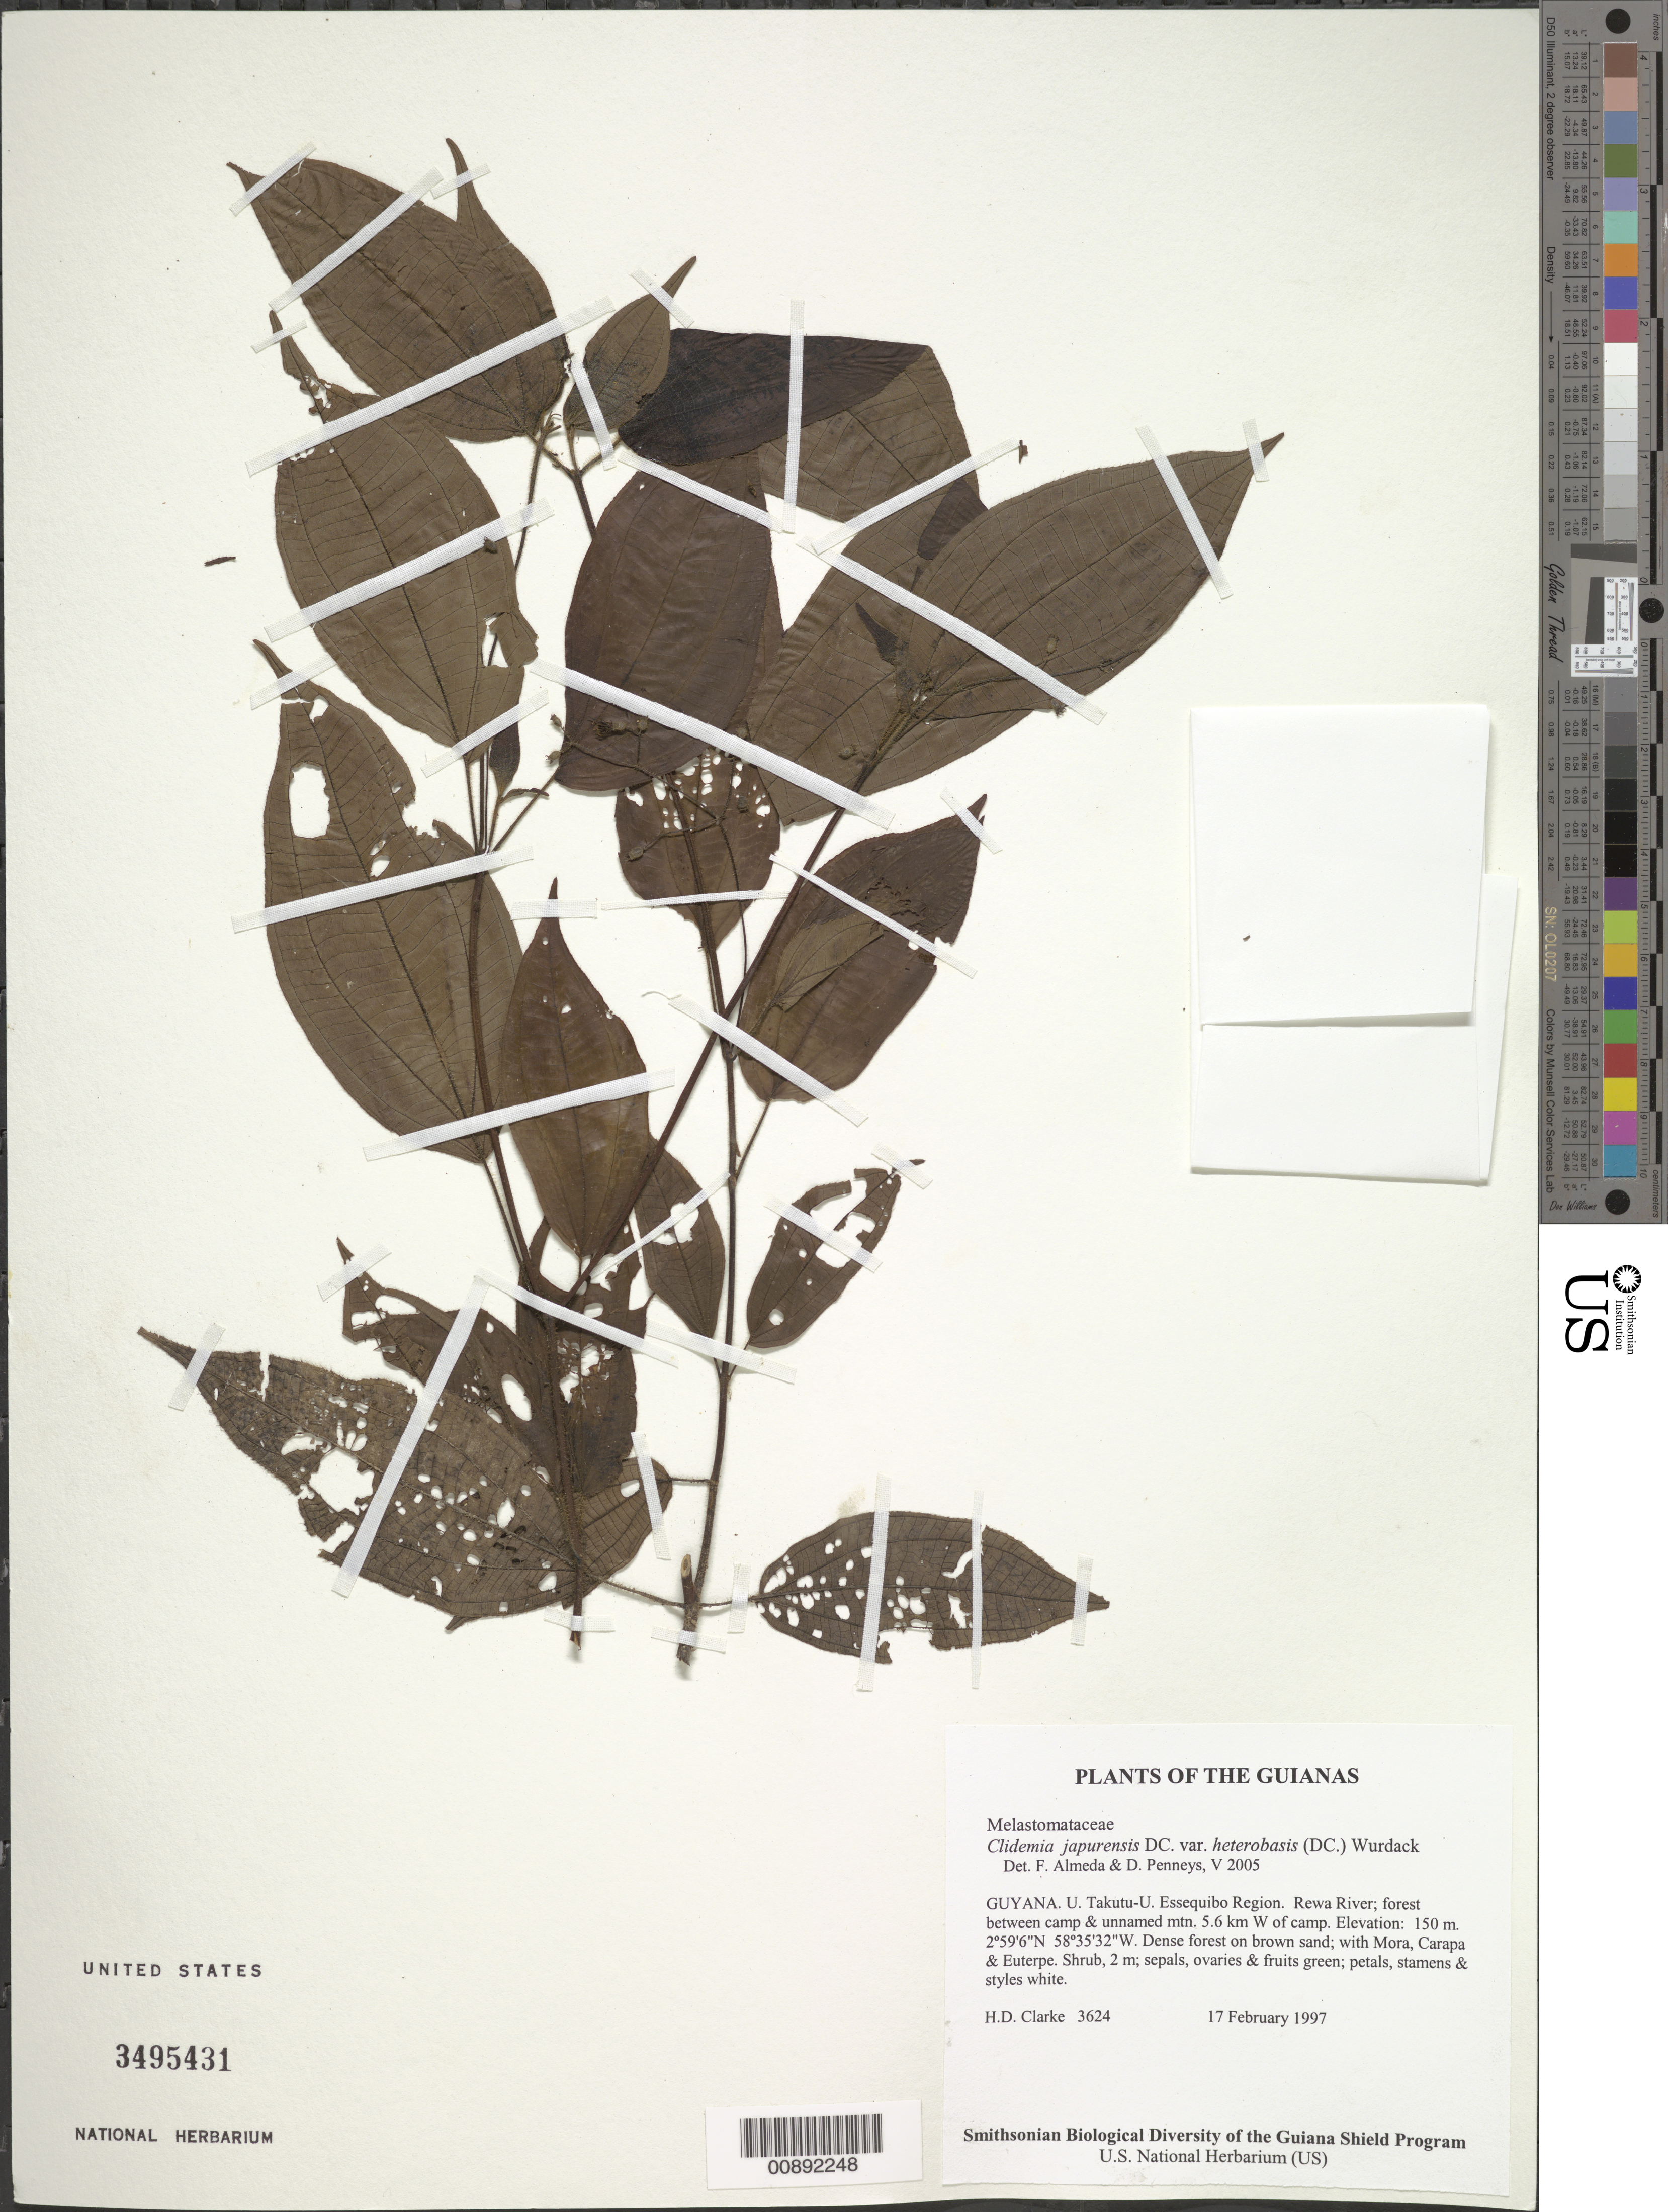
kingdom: Plantae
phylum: Tracheophyta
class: Magnoliopsida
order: Myrtales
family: Melastomataceae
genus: Clidemia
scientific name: Clidemia japurensis var. heterobasis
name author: (DC.) Wurdack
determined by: Almeda, F.; Penneys, D. S.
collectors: H. D. Clarke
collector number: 3624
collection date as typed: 17 February 1997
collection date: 1997-02-17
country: Guyana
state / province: U. Takutu-U. Essequibo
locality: Rewa River; forest between camp & unnamed mtn. 5.6 km W of camp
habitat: Dense forest on brown sand; with Mora, Carapa & Euterpe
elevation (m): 150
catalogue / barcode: US 3495431